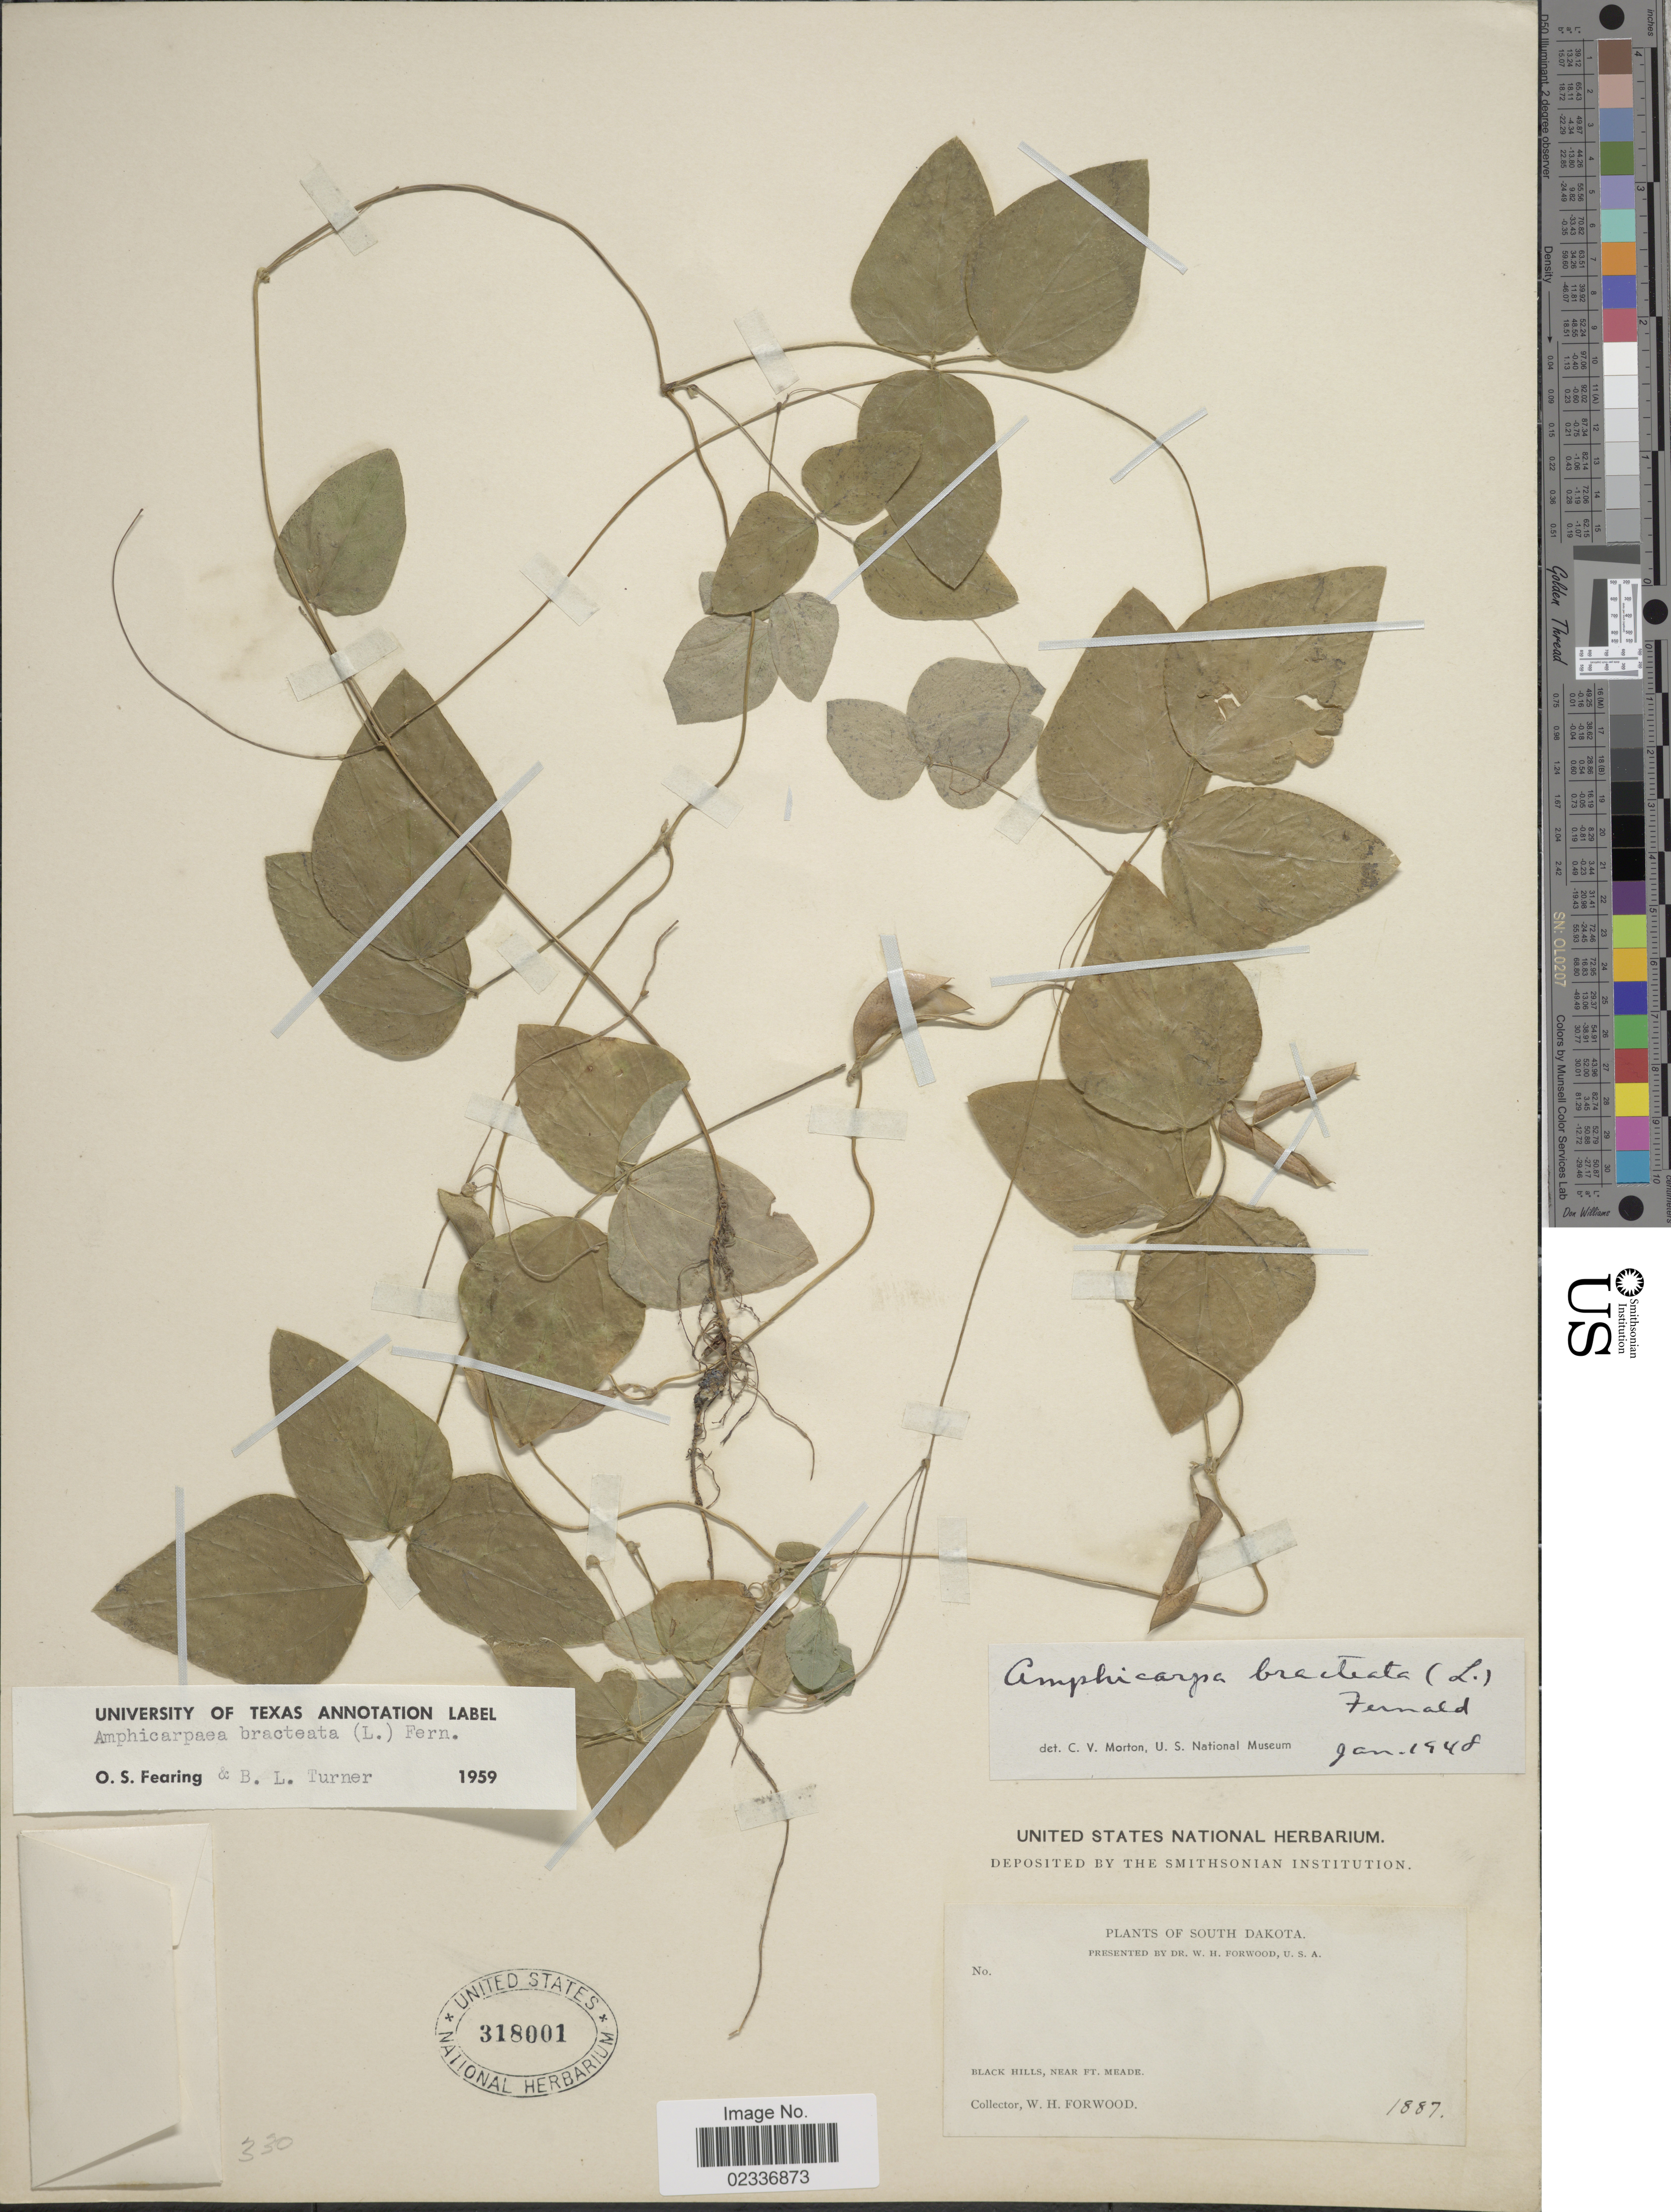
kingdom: Plantae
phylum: Tracheophyta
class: Magnoliopsida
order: Fabales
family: Fabaceae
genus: Amphicarpaea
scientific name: Amphicarpaea bracteata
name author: (L.) Fernald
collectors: W. Forwood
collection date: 1887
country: United States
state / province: South Dakota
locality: Blakc Hills, Near Ft. Meade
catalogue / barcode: US 318001